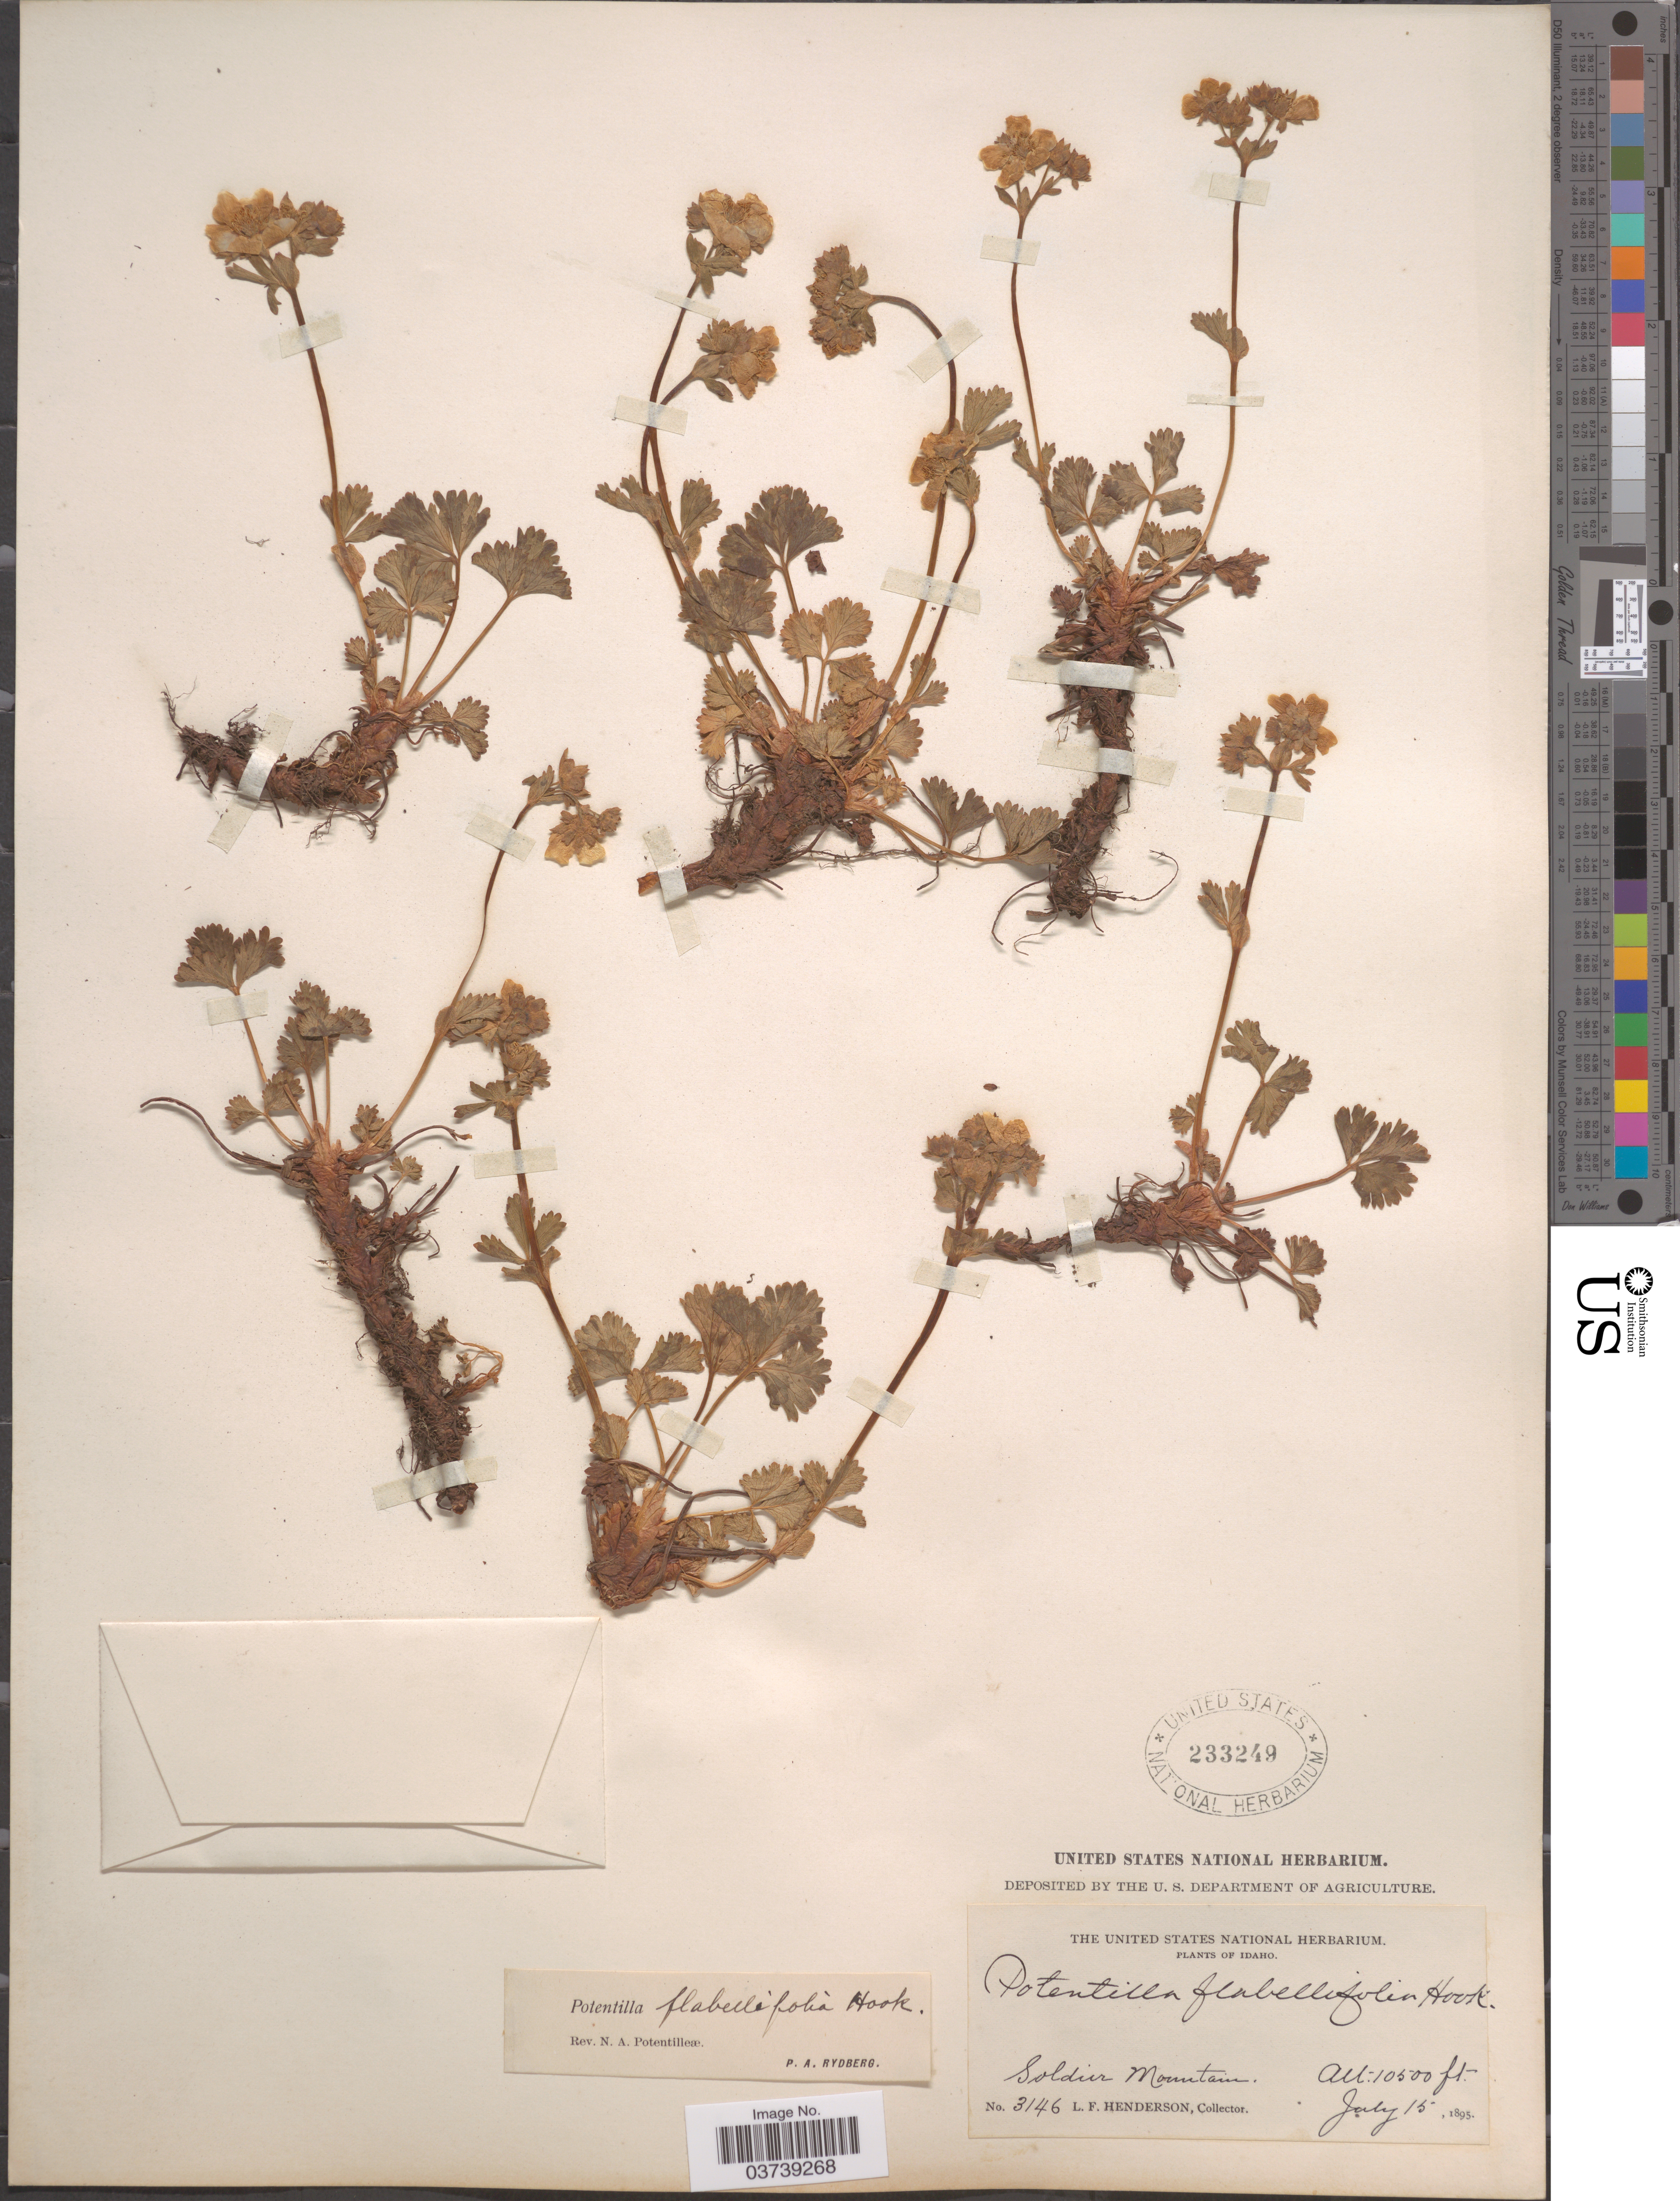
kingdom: Plantae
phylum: Tracheophyta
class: Magnoliopsida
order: Rosales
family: Rosaceae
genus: Potentilla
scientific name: Potentilla flabellifolia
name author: Hook. ex Torr. & A. Gray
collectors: L. Henderson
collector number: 3146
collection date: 1895-07-15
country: United States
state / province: Idaho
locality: Soldier Mountain.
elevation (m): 3200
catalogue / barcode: US 233249